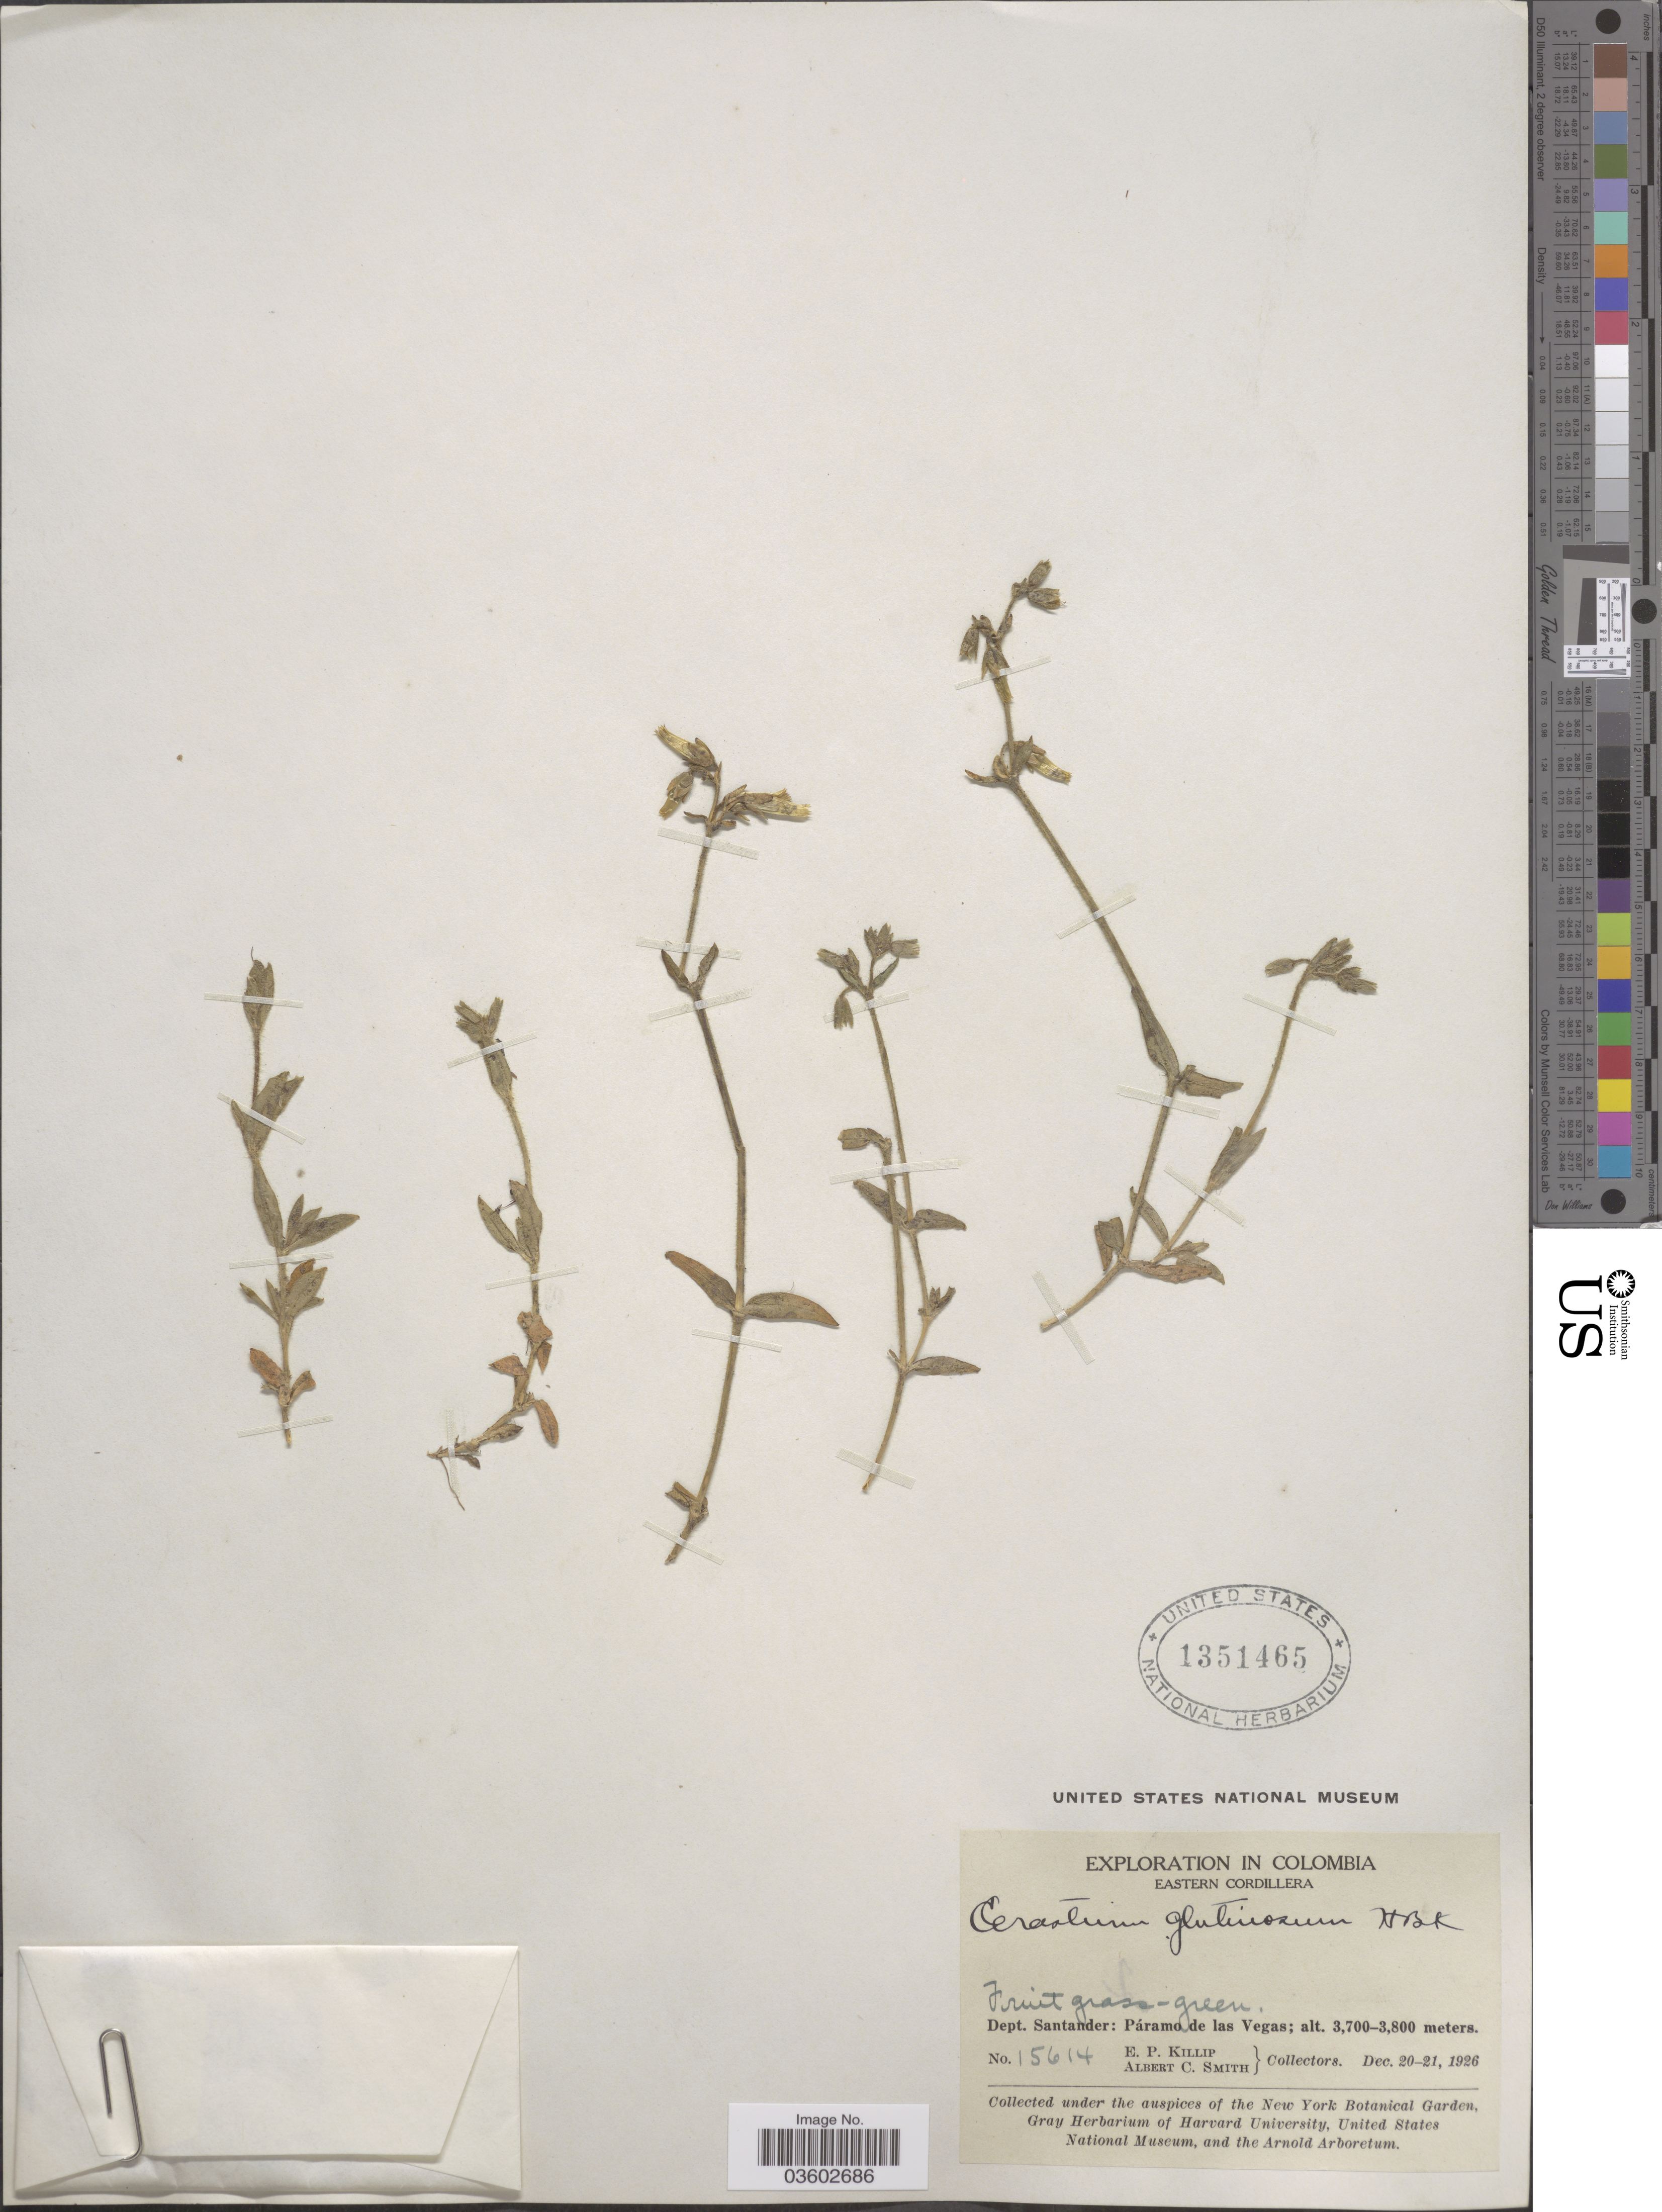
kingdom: Plantae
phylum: Tracheophyta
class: Magnoliopsida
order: Caryophyllales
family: Caryophyllaceae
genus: Cerastium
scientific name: Cerastium kunthii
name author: Briq.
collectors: E. P. Killip & A. C. Smith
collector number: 15614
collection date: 1926-12-20/1926-12-21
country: Colombia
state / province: Santander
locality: Eastern Cordillera. Dept. Santander: Páramo de las Vegas.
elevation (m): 3700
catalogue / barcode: US 1351465